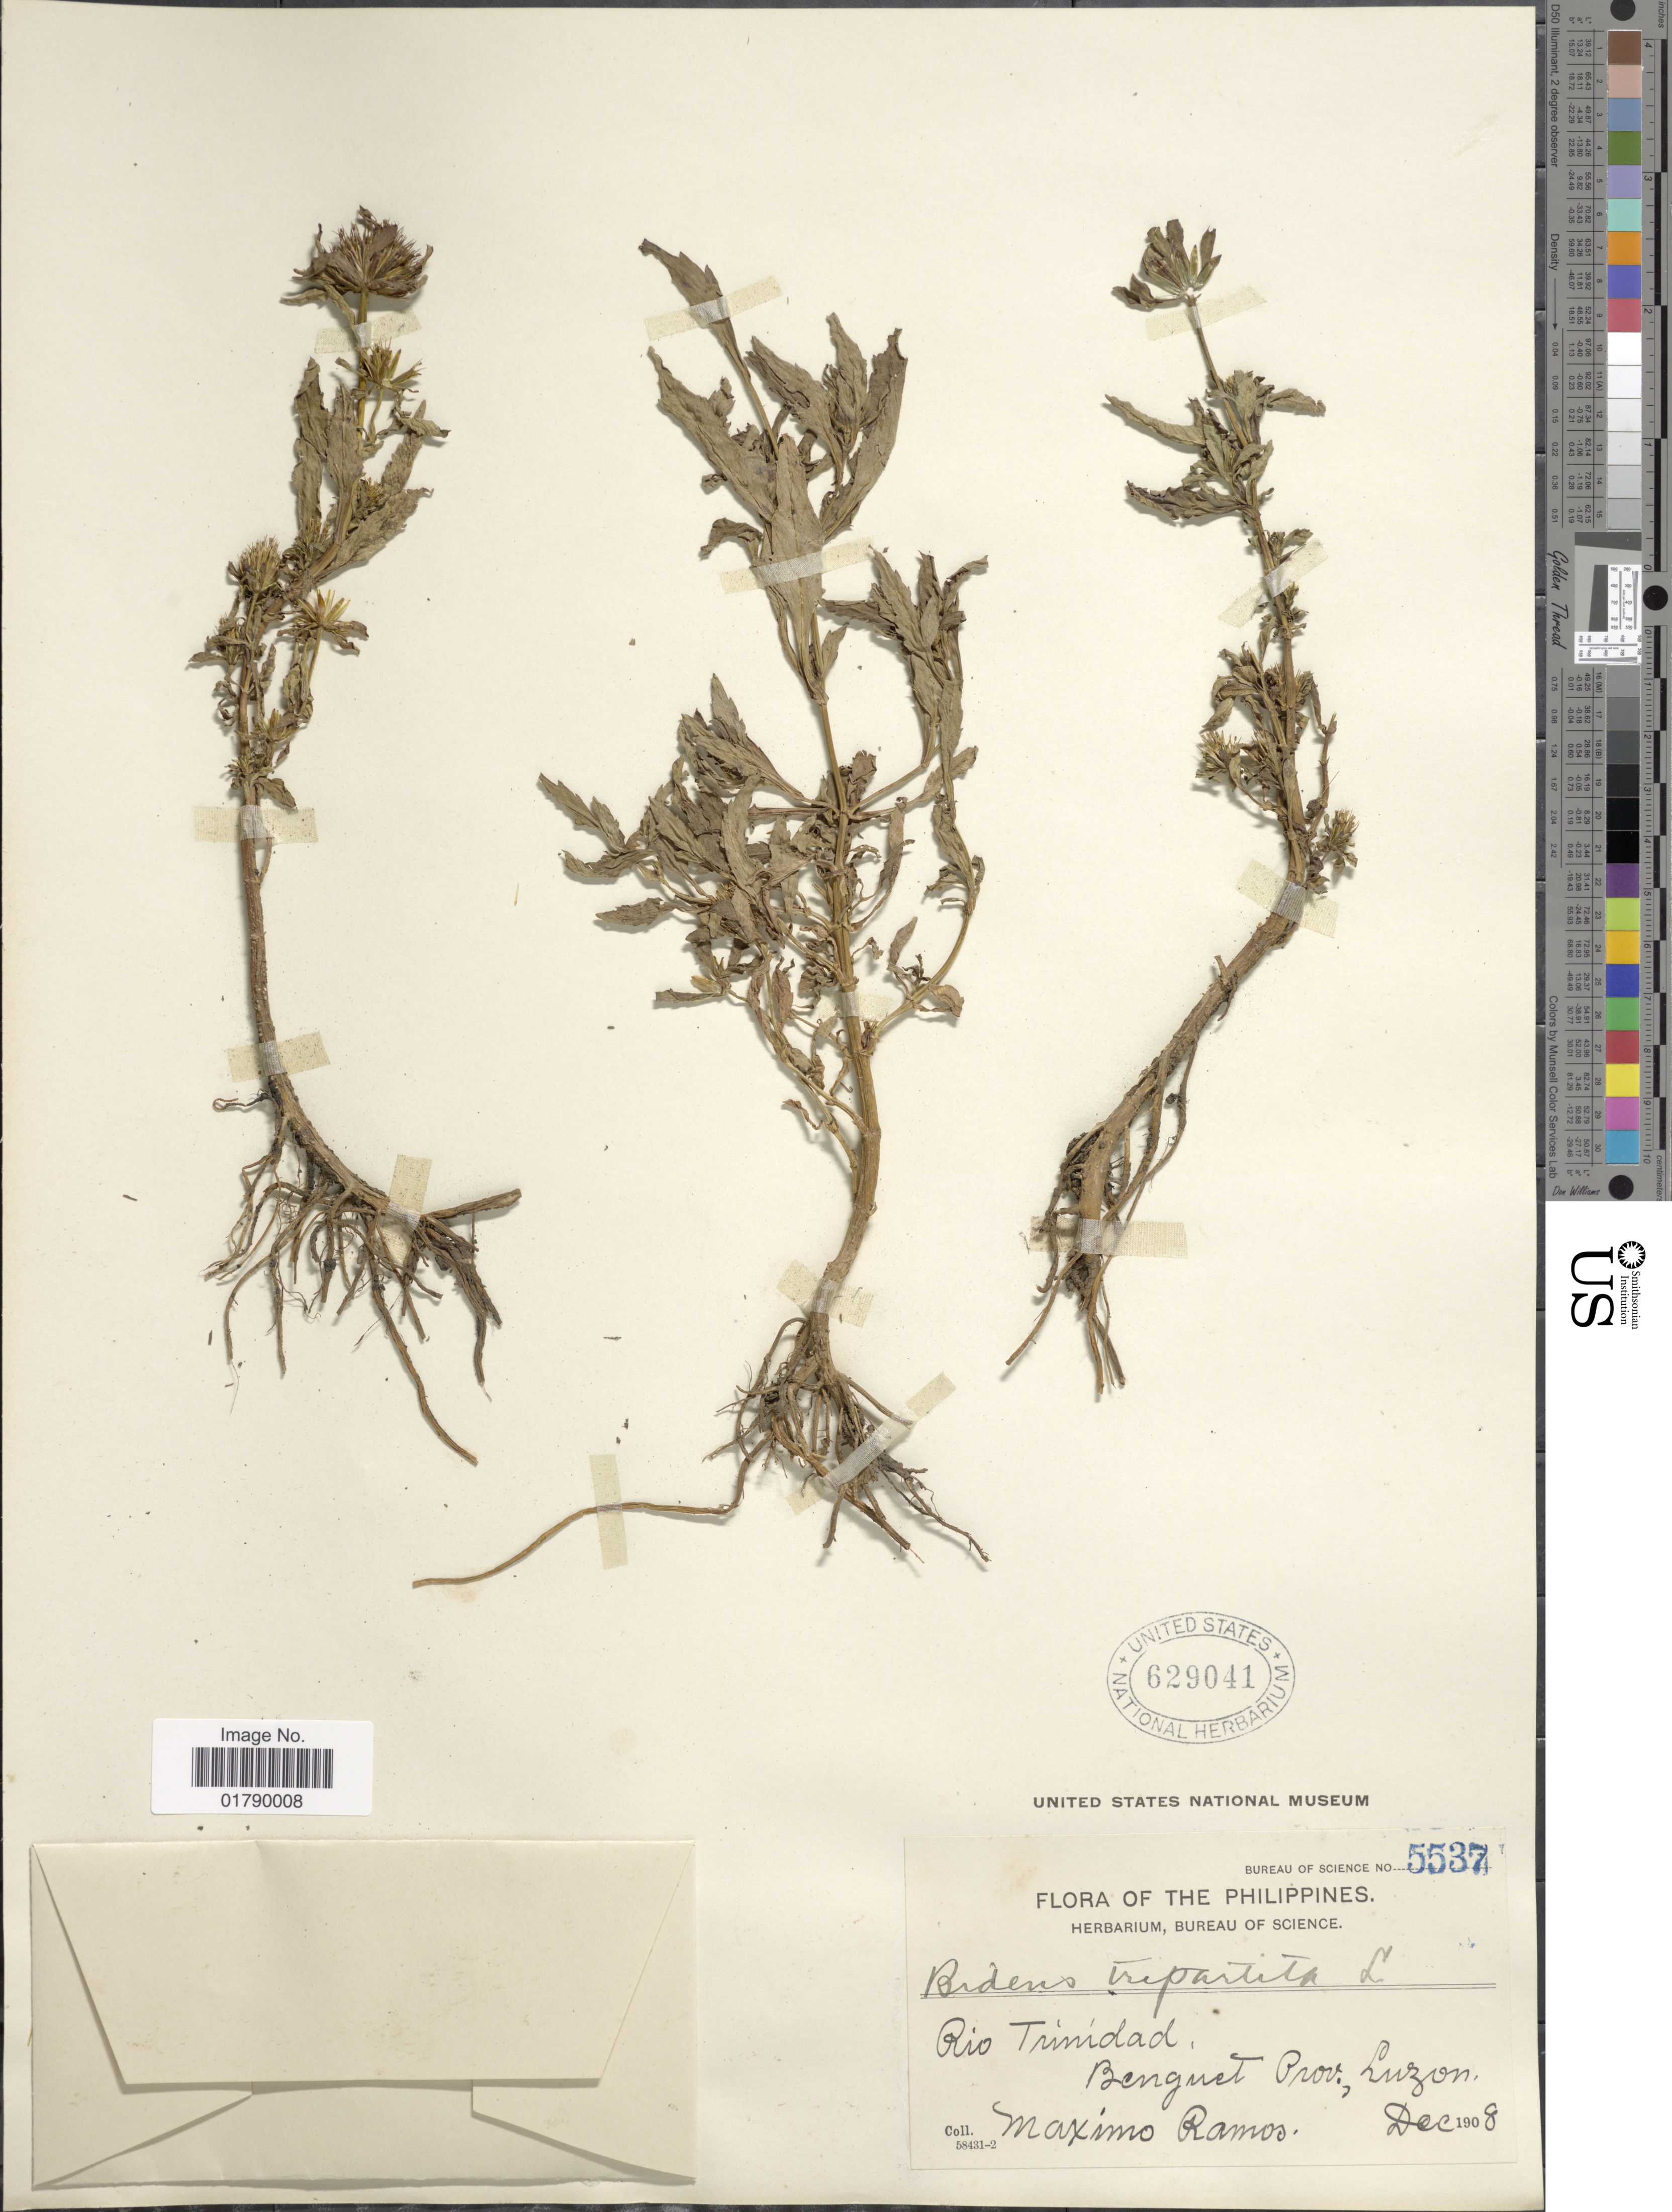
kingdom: Plantae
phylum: Tracheophyta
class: Magnoliopsida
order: Asterales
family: Asteraceae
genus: Bidens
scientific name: Bidens tripartita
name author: L.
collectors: M. Ramos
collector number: Bureau Of Science 5537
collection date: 1908-12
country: Philippines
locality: Rio Trinidad, Benguet, Prov. Luzon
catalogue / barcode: US 629041